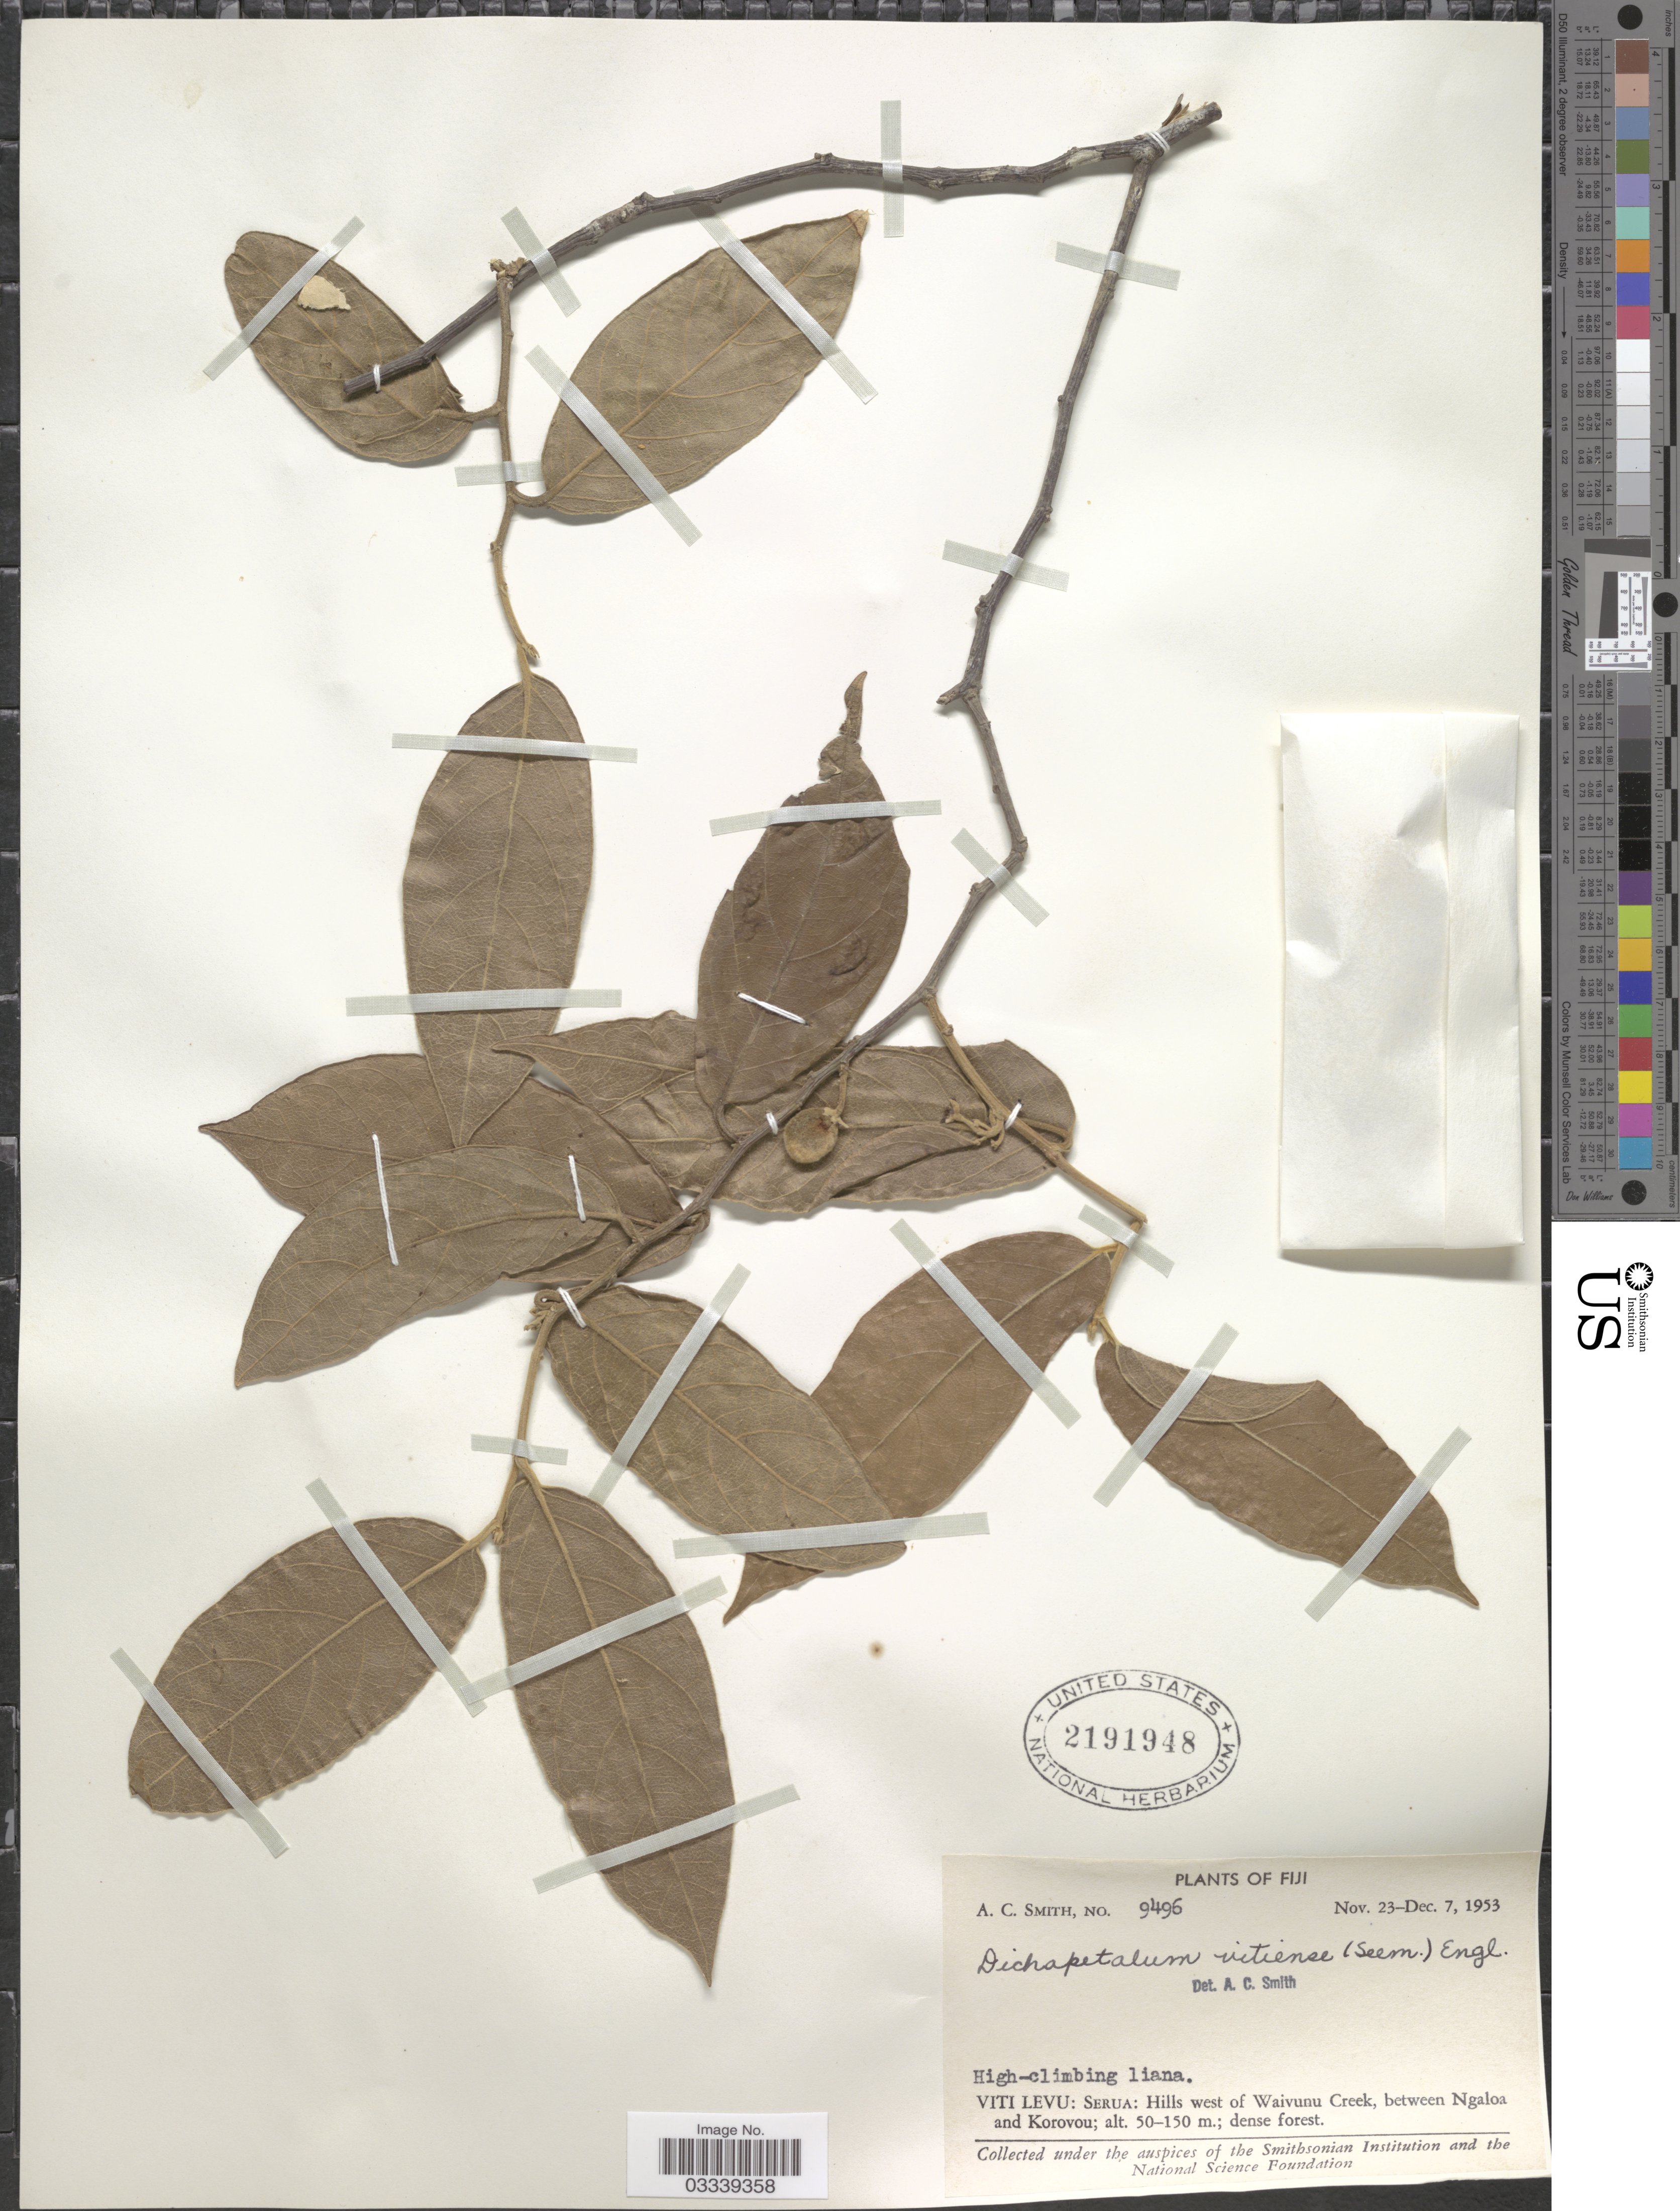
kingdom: Plantae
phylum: Tracheophyta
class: Magnoliopsida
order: Malpighiales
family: Dichapetalaceae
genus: Dichapetalum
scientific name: Dichapetalum vitiense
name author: (Seem.) Engl.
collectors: A. C. Smith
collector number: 9496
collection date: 1953-11-23/1953-12-07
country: Fiji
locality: Viti Levu: Serua: Hills west of Waivunu Creek, between Ngaloa and Korovou.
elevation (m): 50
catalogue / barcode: US 2191948